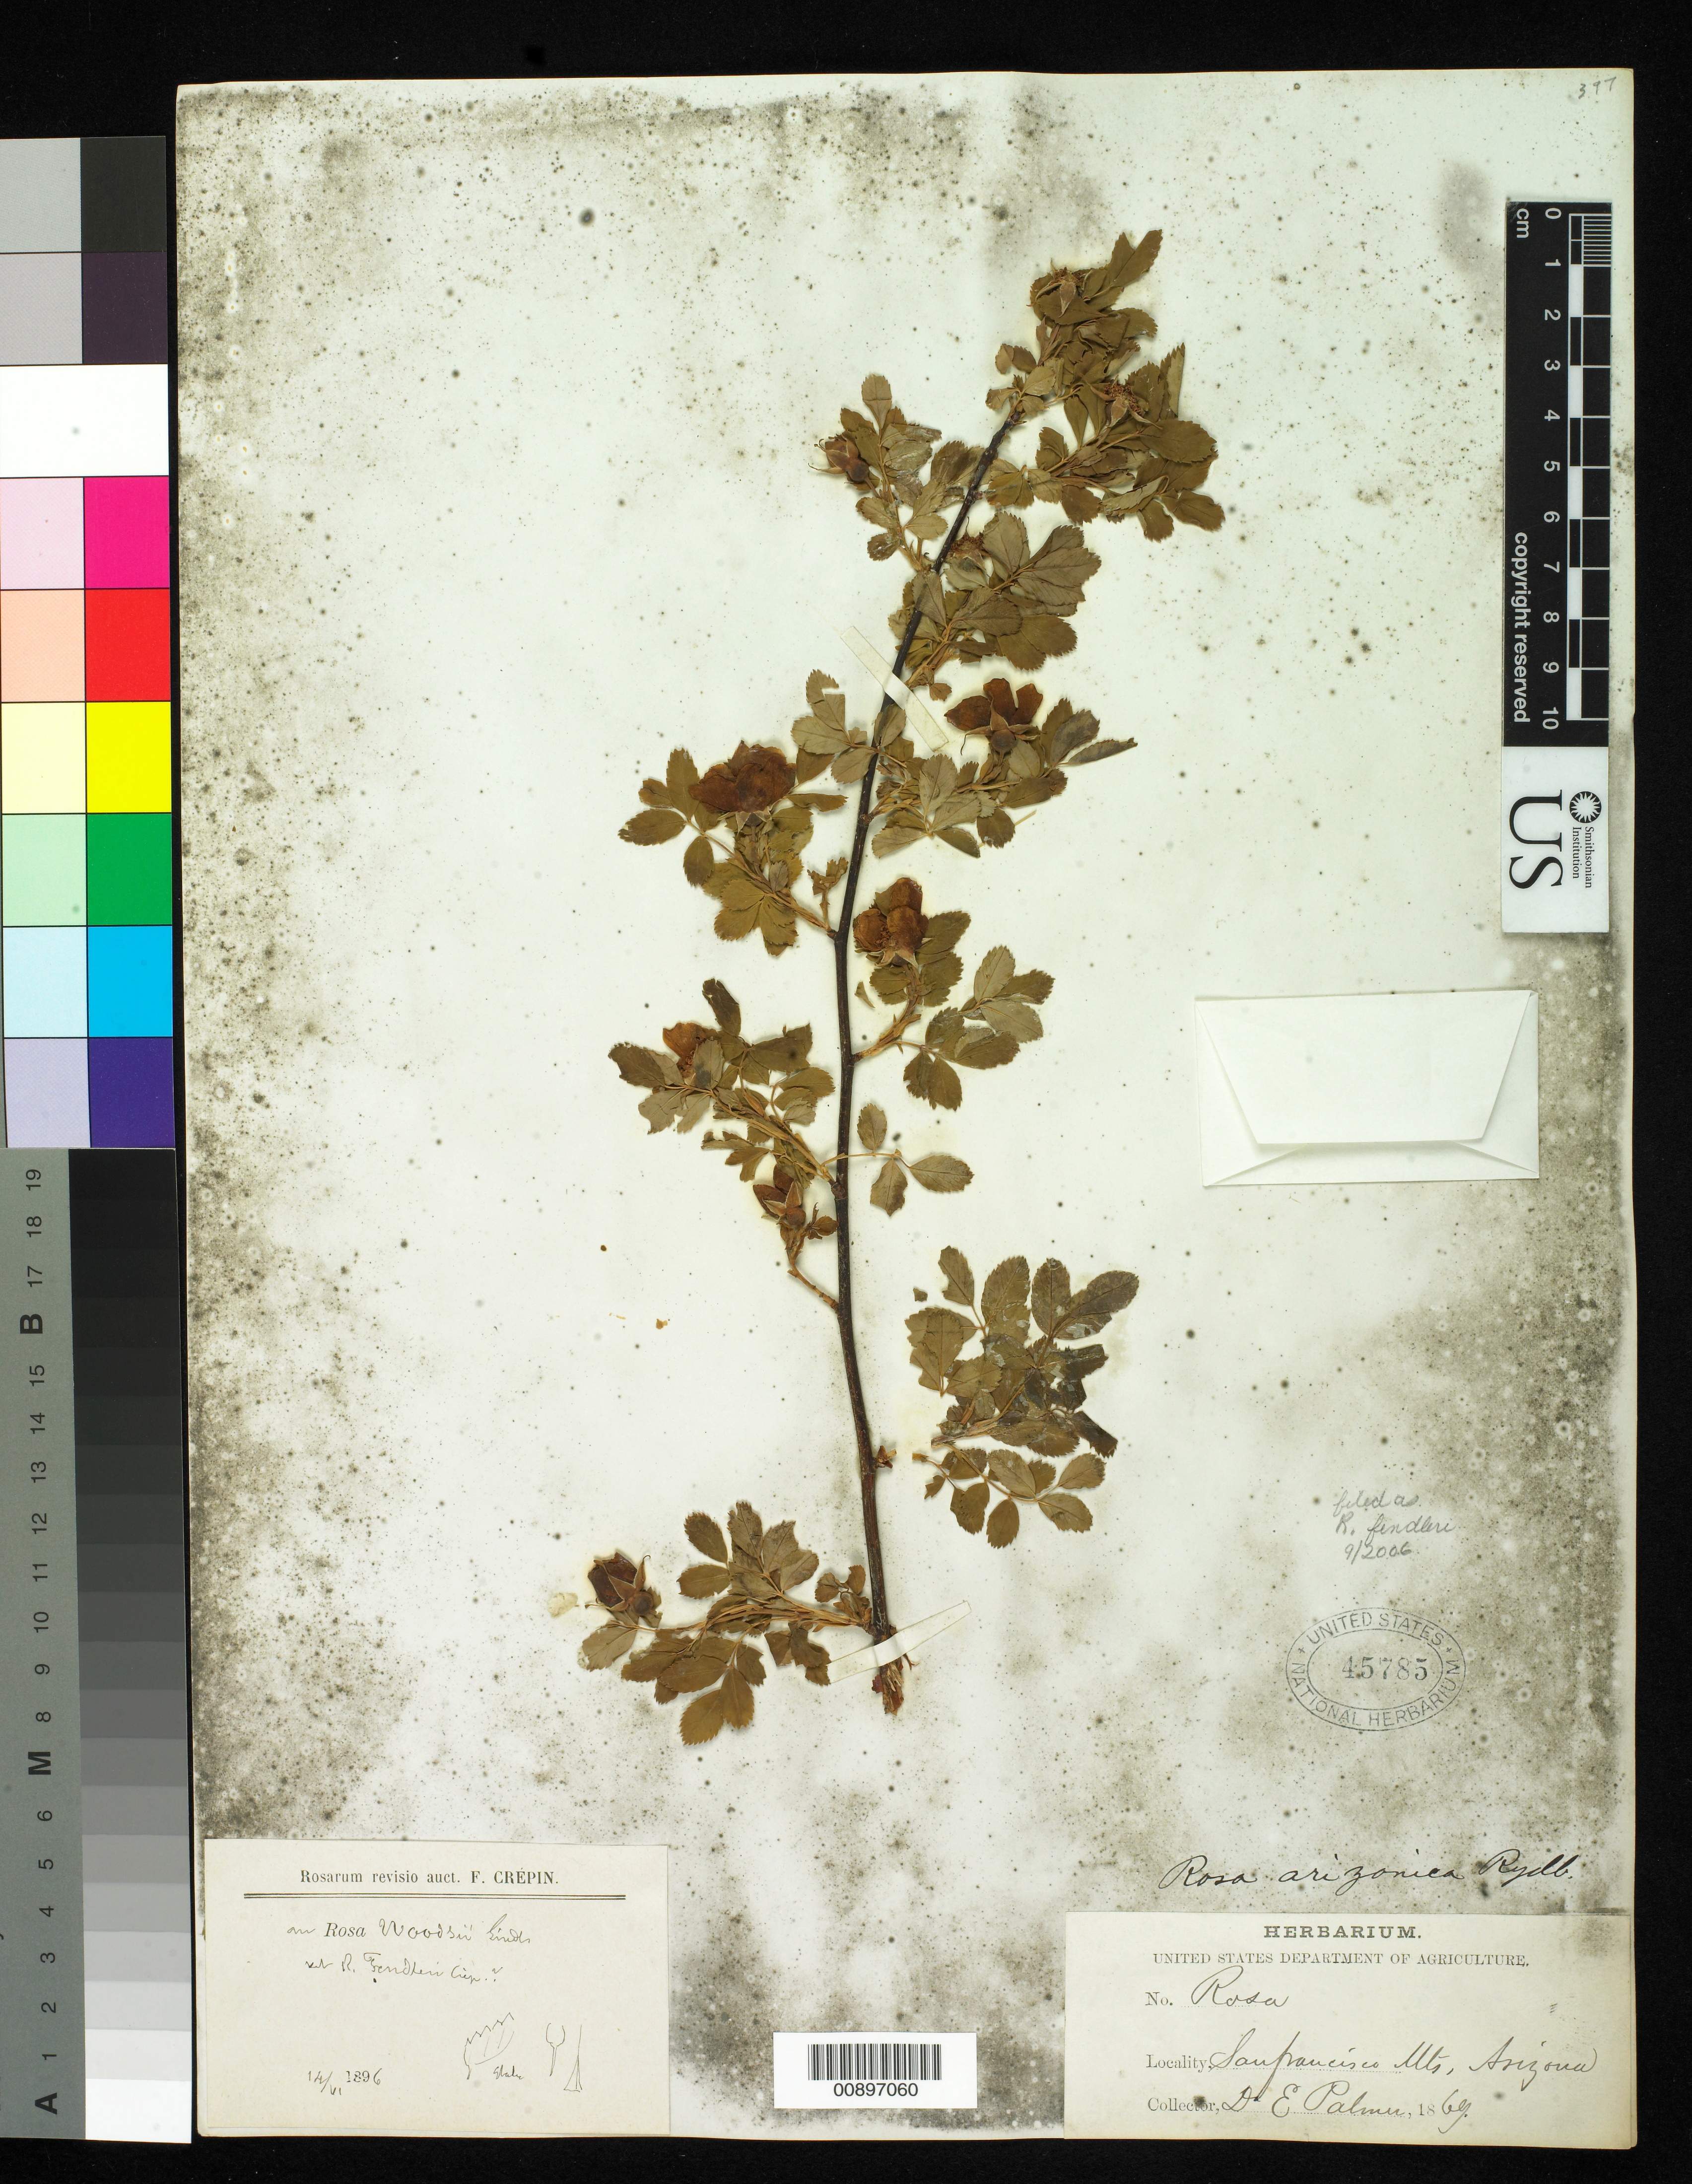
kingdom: Plantae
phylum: Tracheophyta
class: Magnoliopsida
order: Rosales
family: Rosaceae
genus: Rosa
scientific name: Rosa fendleri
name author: Crép.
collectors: E. Palmer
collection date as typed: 1869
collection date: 1869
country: United States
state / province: Arizona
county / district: Coconino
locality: San Francisco Mts.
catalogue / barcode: US 45785